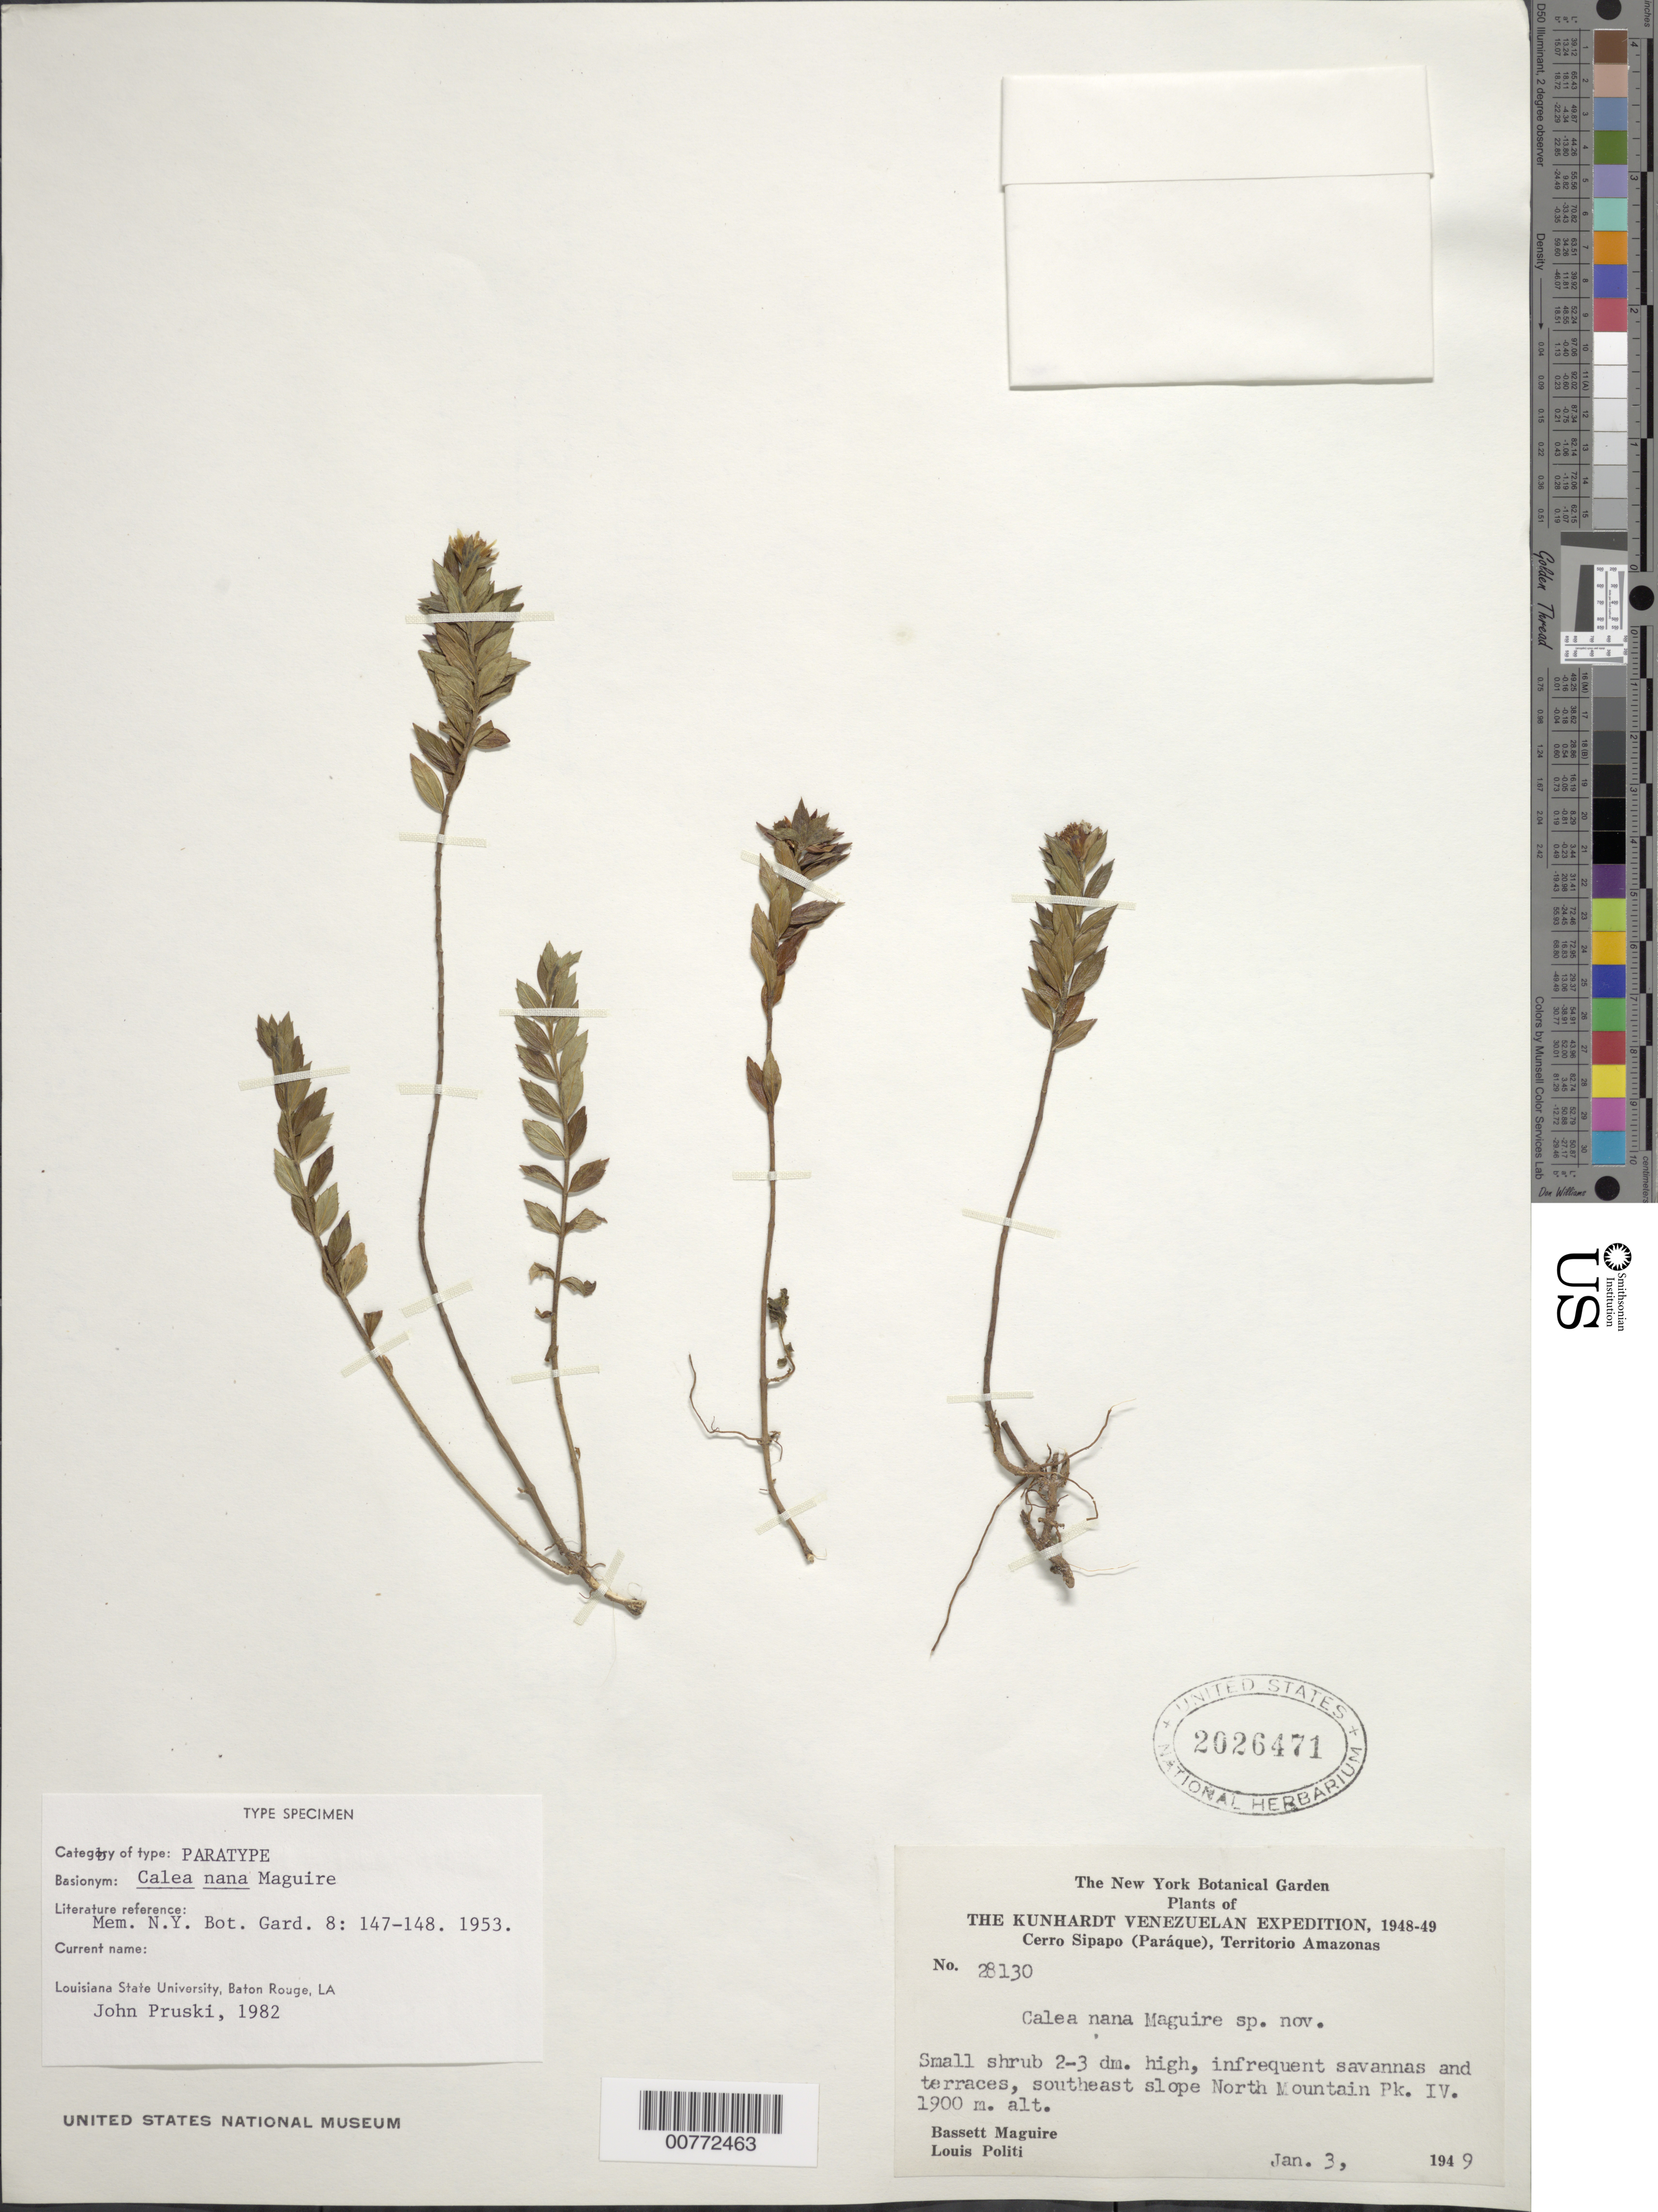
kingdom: Plantae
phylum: Tracheophyta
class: Magnoliopsida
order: Asterales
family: Asteraceae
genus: Calea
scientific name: Calea nana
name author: Maguire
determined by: Pruski, J. F.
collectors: B. Maguire & L. Politi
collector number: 28130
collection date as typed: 3-Jan-49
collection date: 1949-01-03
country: Venezuela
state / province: Amazonas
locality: Cerro Sipapo (Paráque), SE slope Peak IV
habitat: Savannas and terraces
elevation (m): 1900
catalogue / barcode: US 2026471